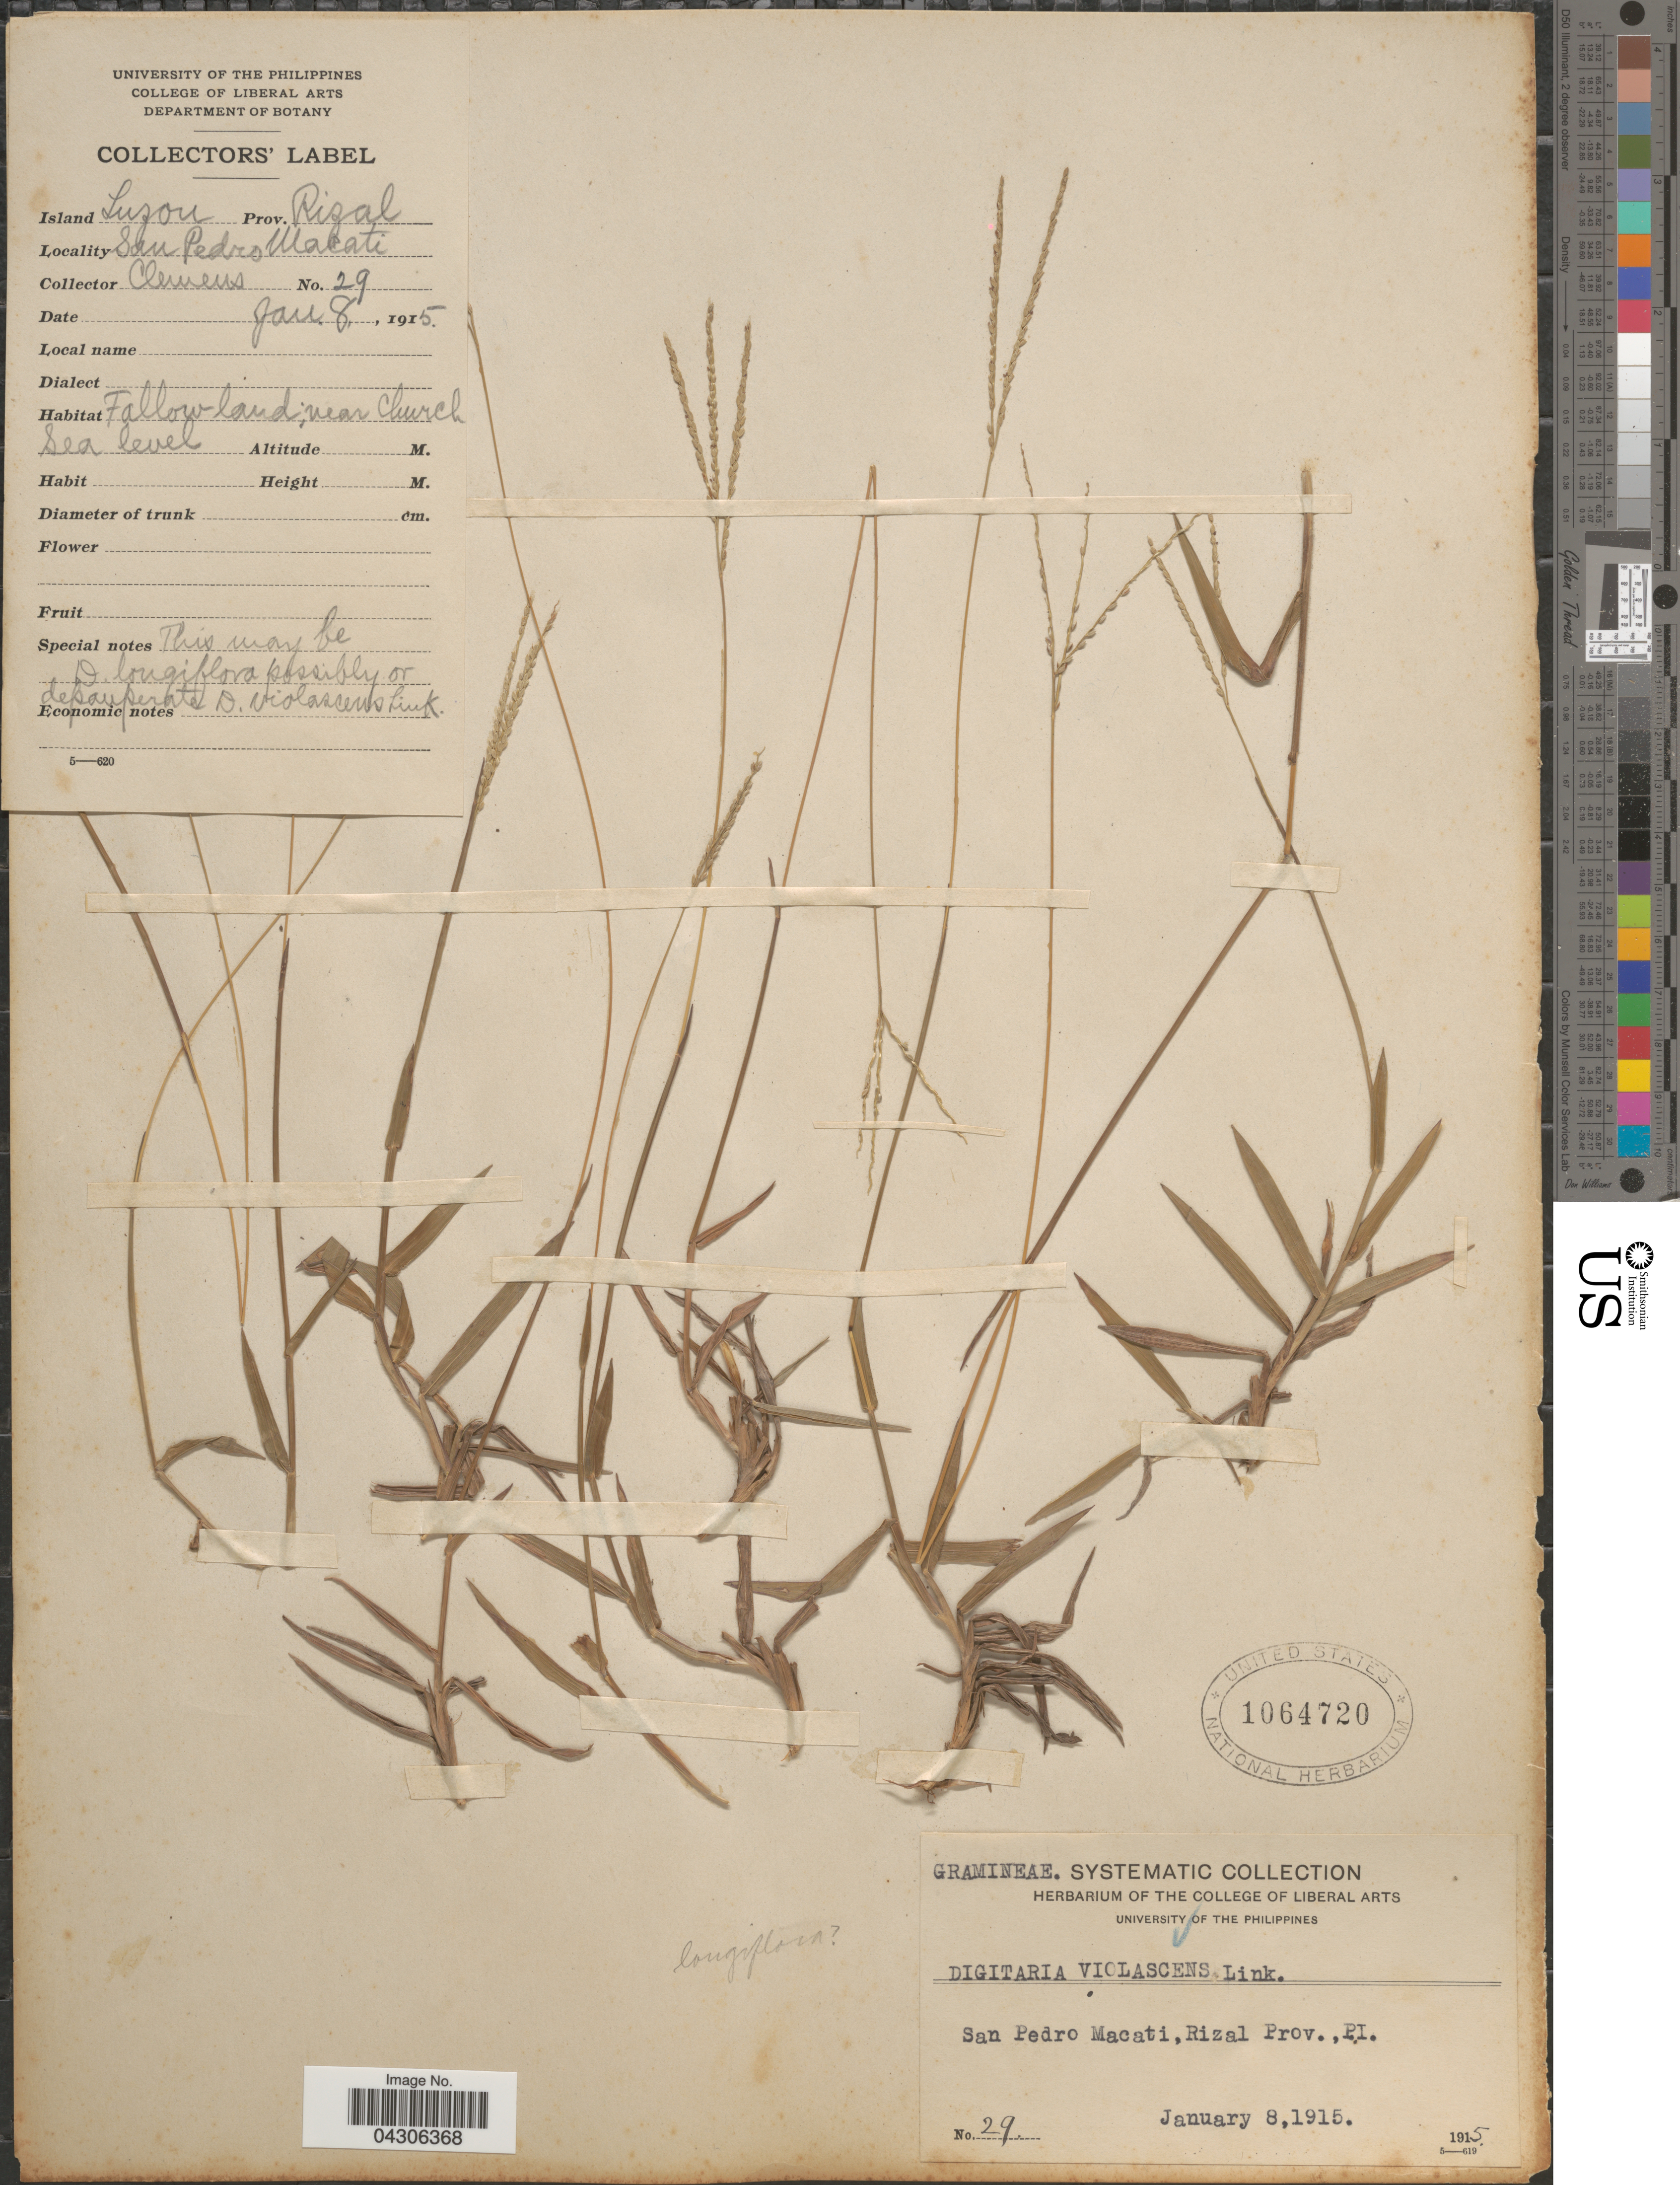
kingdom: Plantae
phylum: Tracheophyta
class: Liliopsida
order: Poales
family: Poaceae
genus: Digitaria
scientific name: Digitaria violascens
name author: Link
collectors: -. Clemens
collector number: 29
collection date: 1915-01-08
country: Philippines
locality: Island Luzon. Prov. Rizal. San Pedro Macati.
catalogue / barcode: US 1064720